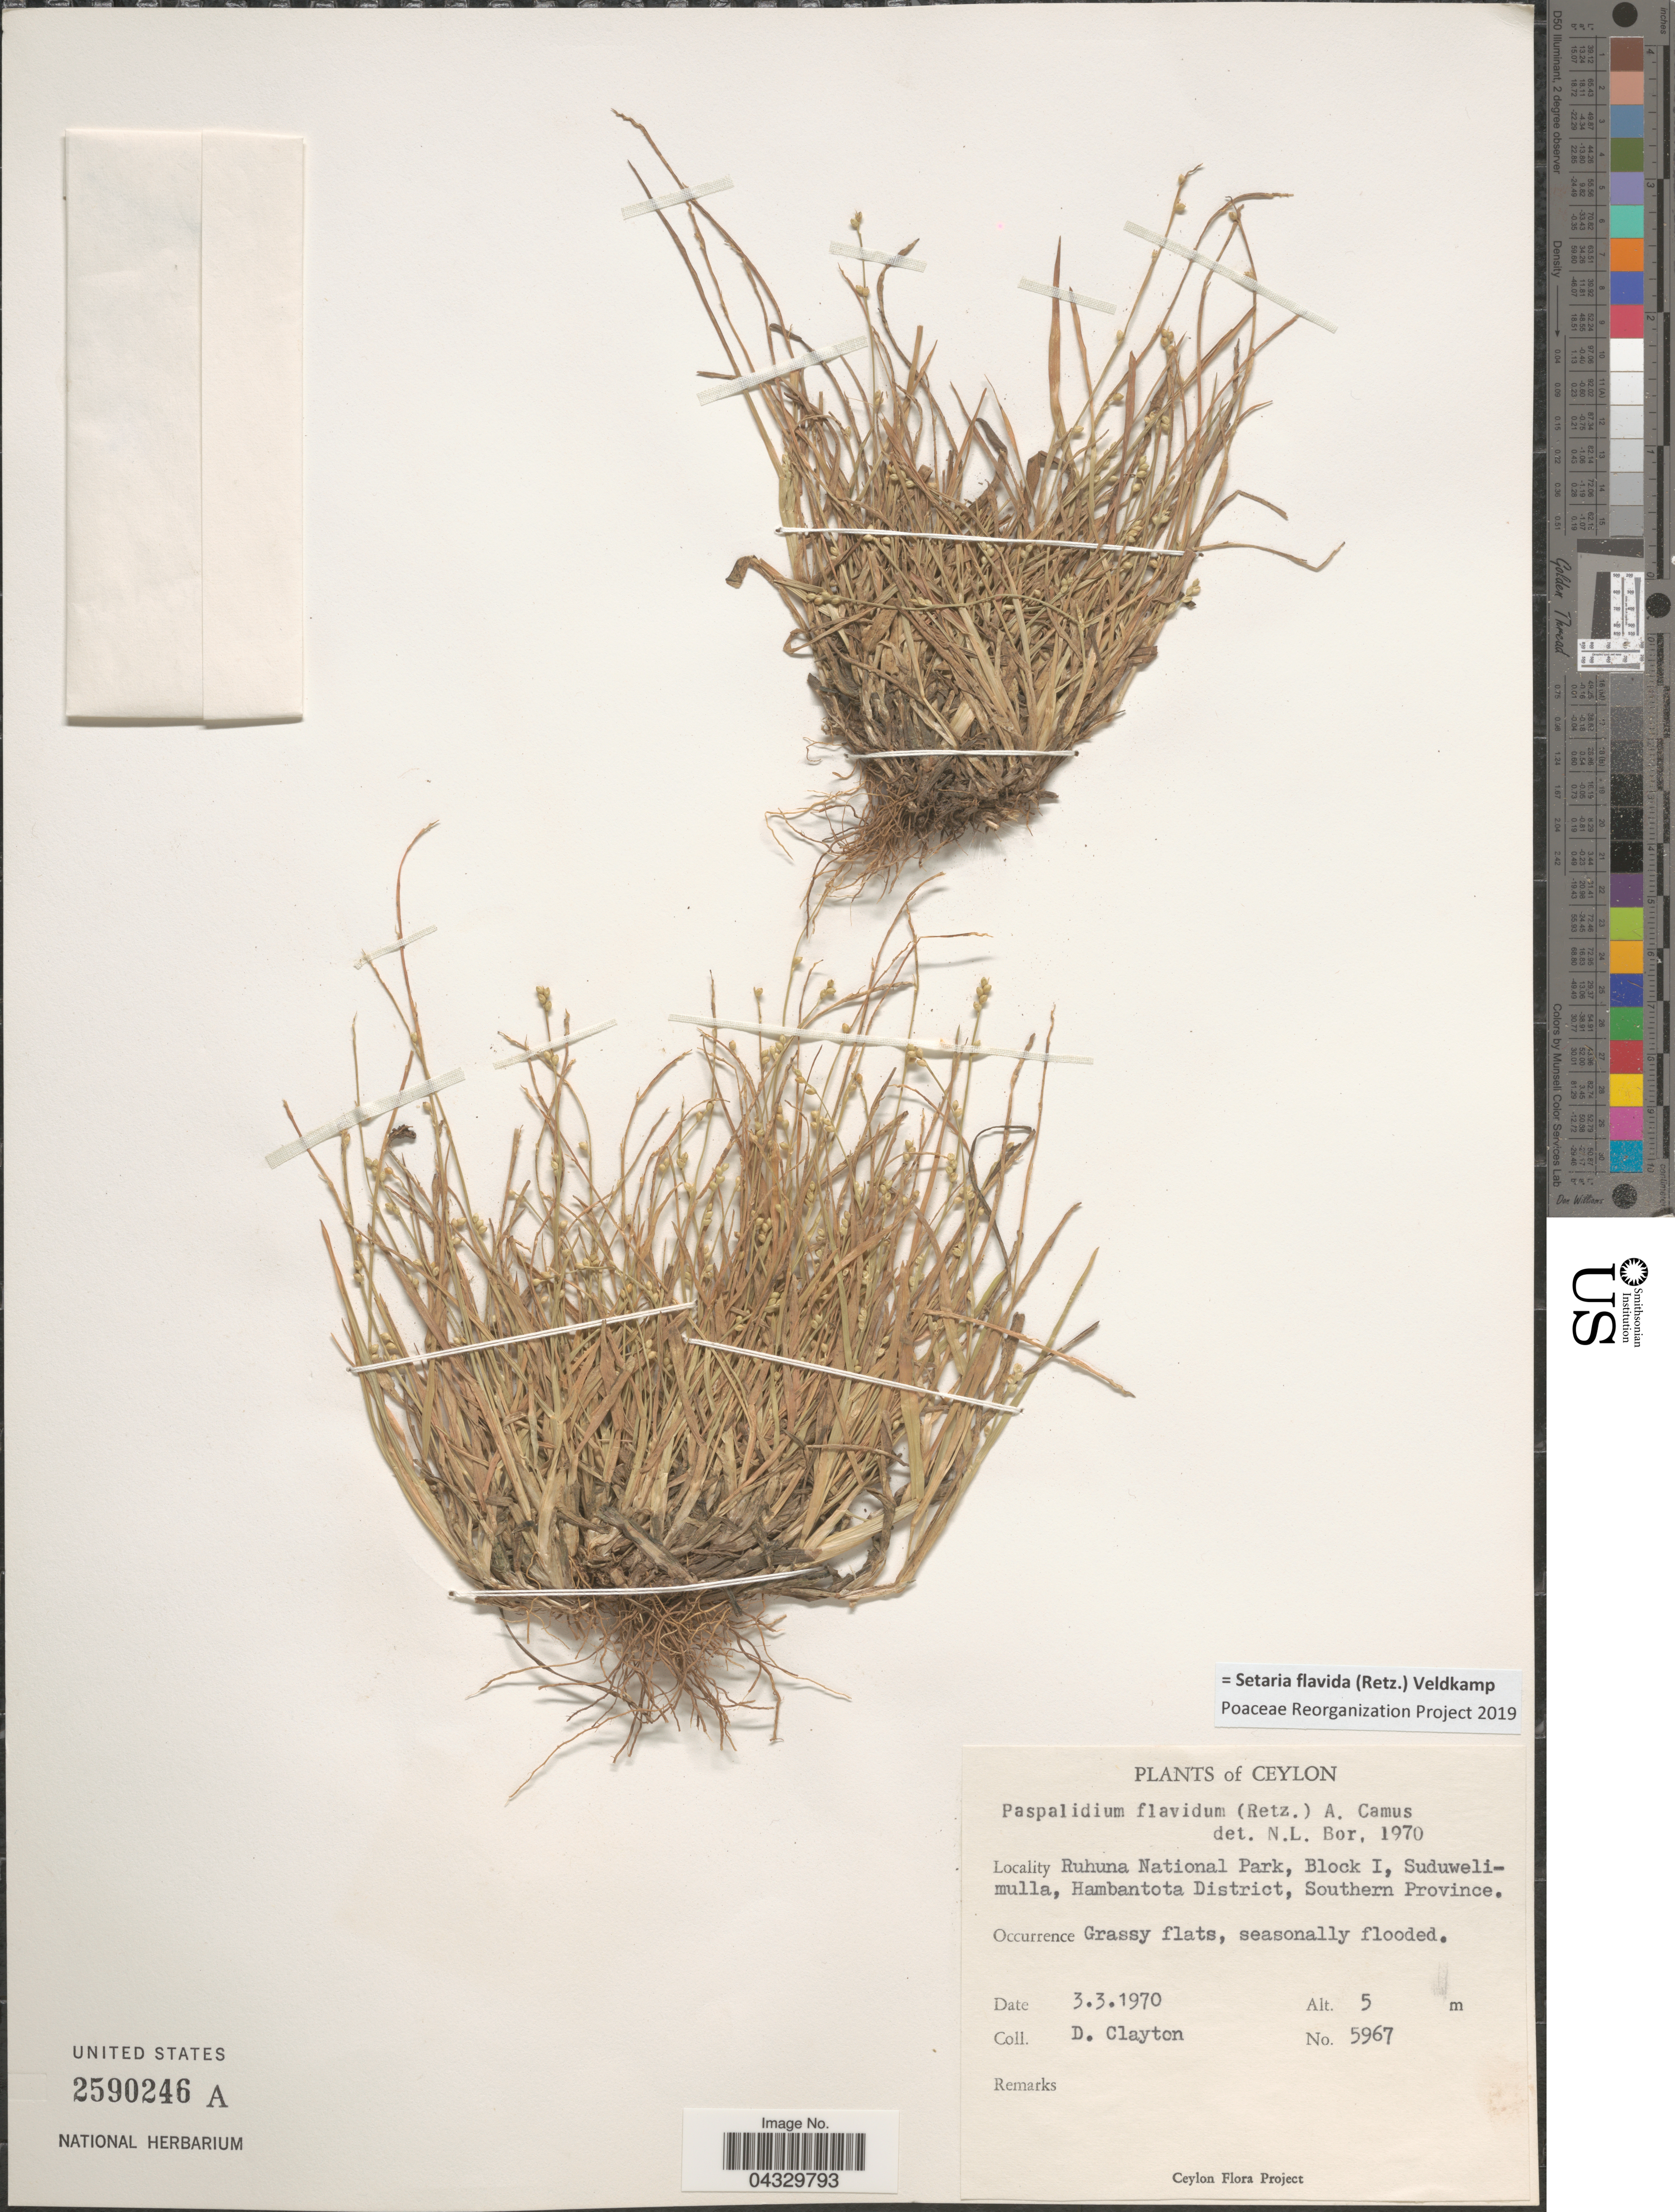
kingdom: Plantae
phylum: Tracheophyta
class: Liliopsida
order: Poales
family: Poaceae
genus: Setaria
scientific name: Setaria flavida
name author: (Retz.) Veldkamp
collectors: D. Clayton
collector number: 5967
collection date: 1970-03-03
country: Sri Lanka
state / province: Southern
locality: Ceylon. Ruhuna National Park, Block I, Suduwelimulla, Hambantota District.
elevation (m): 5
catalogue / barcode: US 2590246A